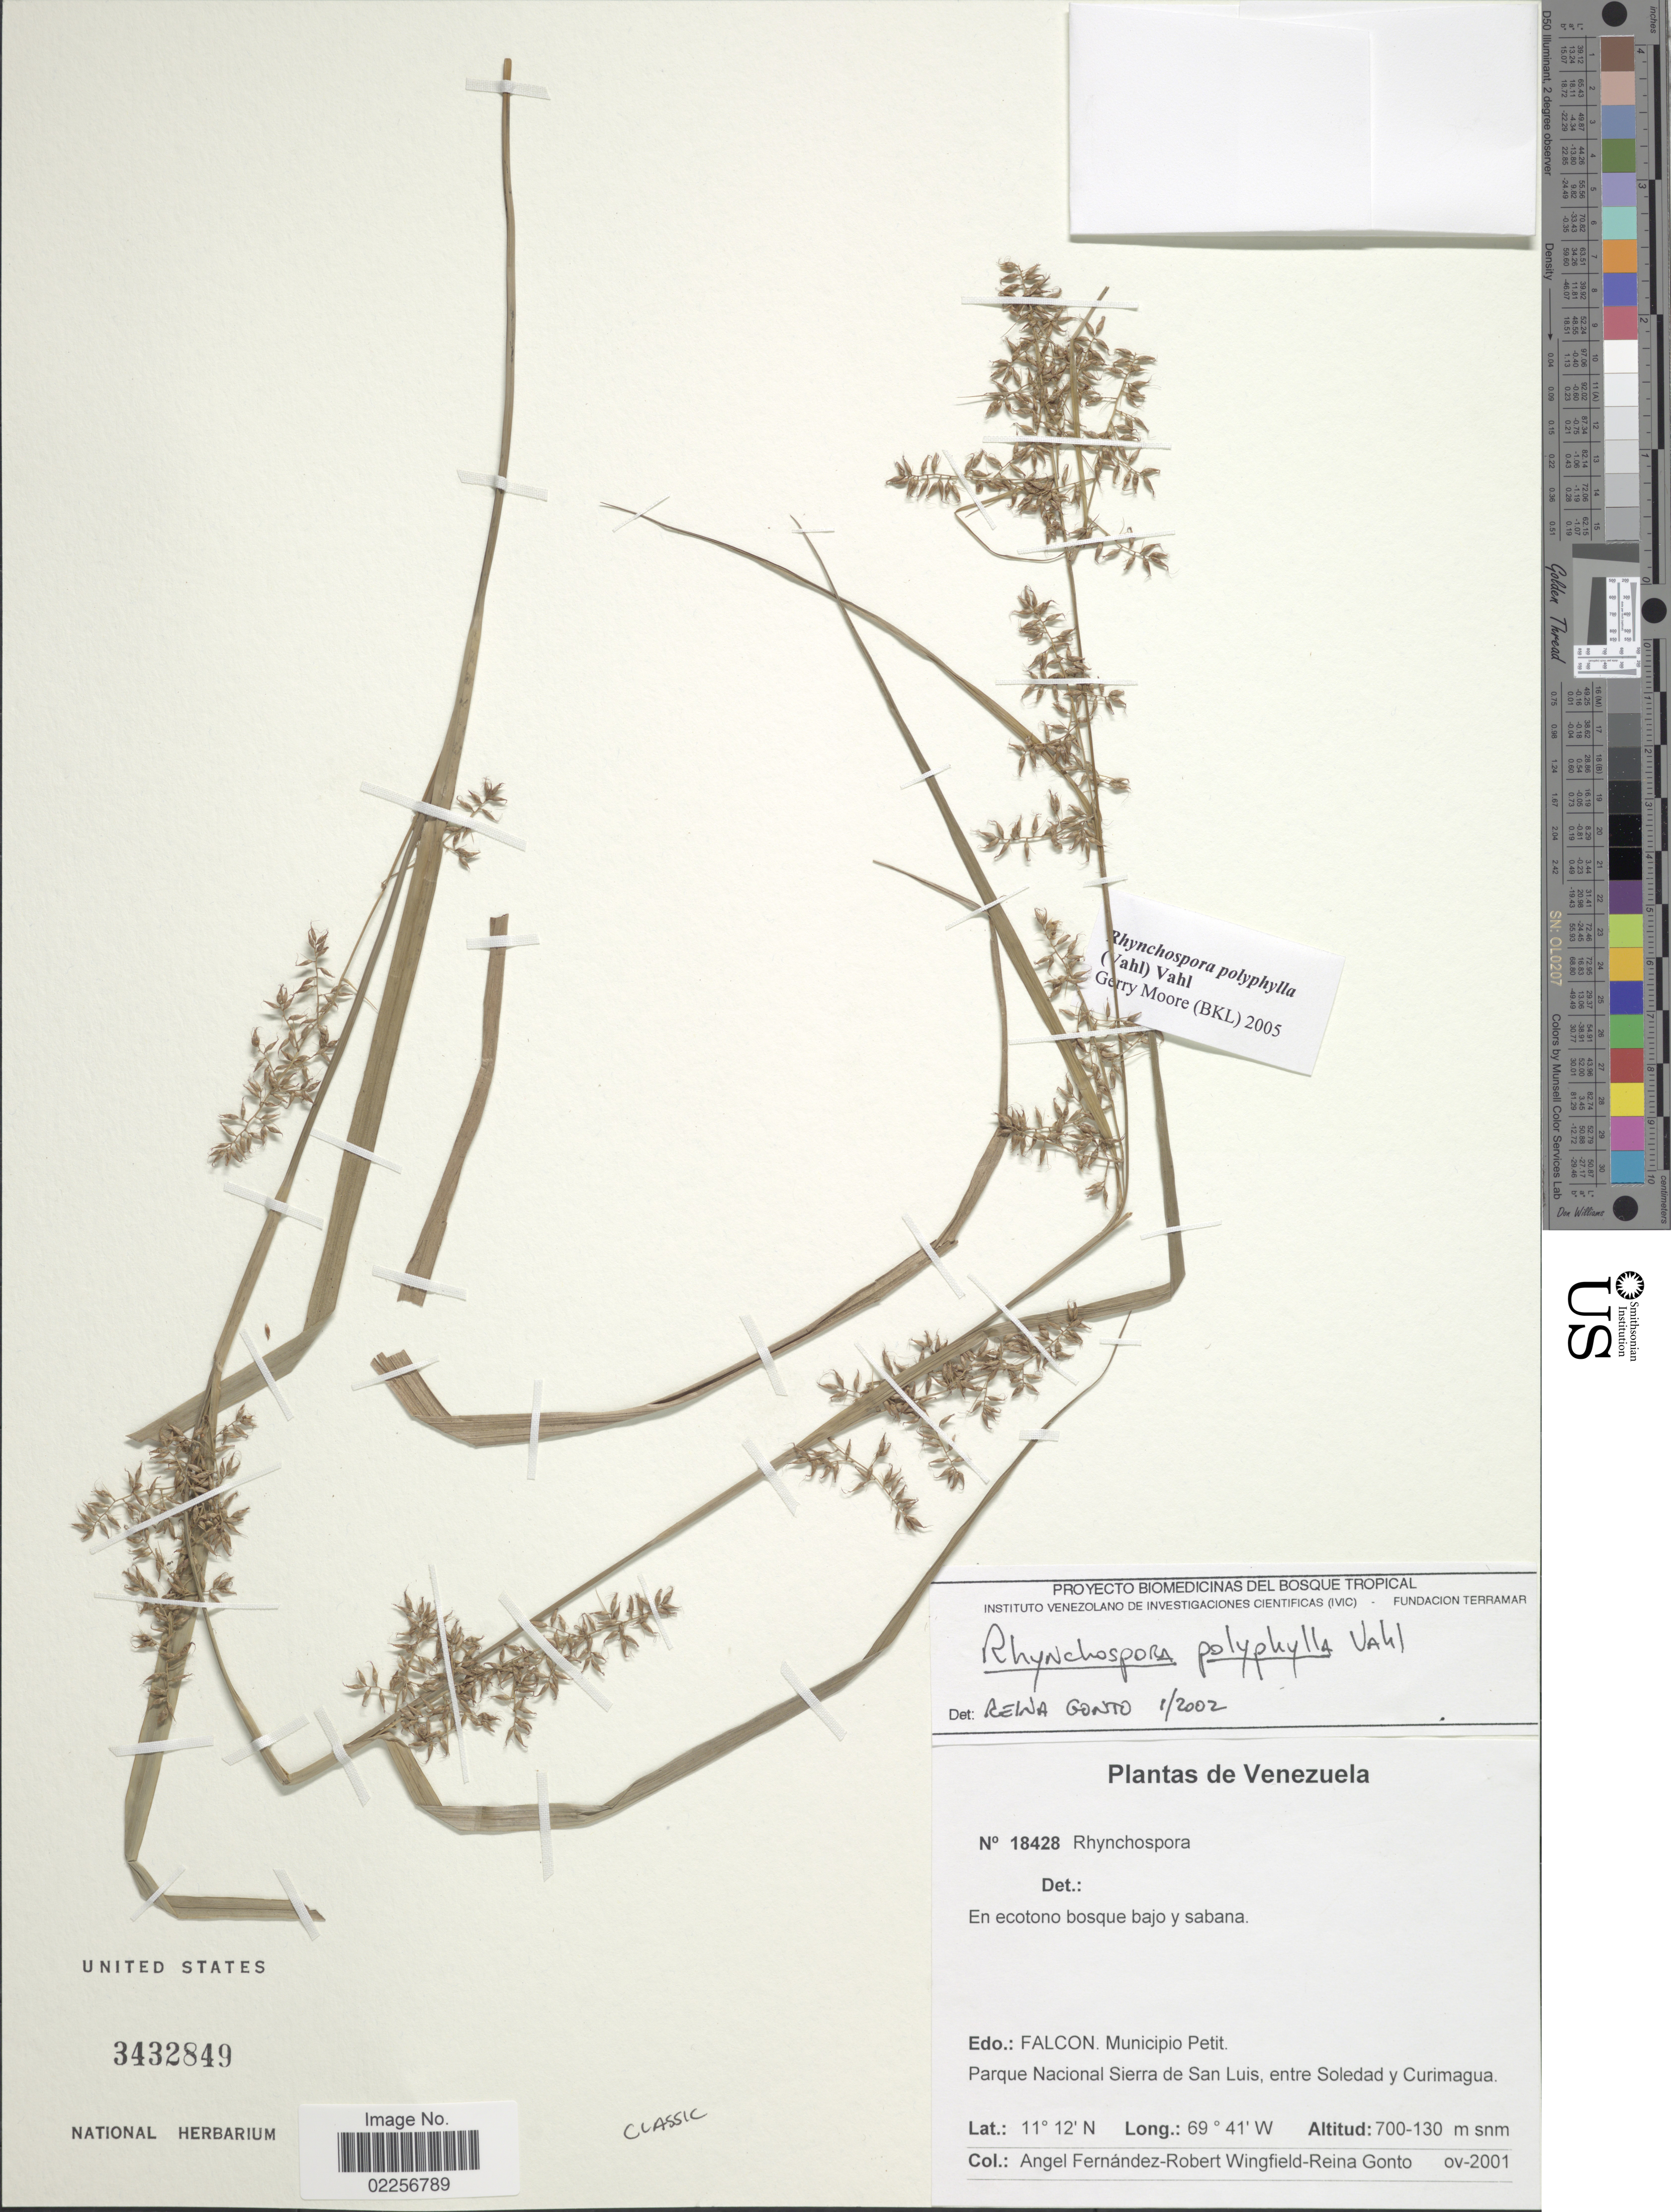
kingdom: Plantae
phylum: Tracheophyta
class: Liliopsida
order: Poales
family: Cyperaceae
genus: Rhynchospora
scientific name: Rhynchospora polyphylla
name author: (Vahl) Vahl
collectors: Á. Fernández, R. C. Wingfield & R. Gonto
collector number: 18428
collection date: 2001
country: Venezuela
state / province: Falcon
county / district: Petit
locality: En ecotono bosque bajo y sabana. Municipio Petit. Parque Nacional Sierra de San Luis, entre Soledad y Curimagua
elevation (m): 130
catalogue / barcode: US 3432849